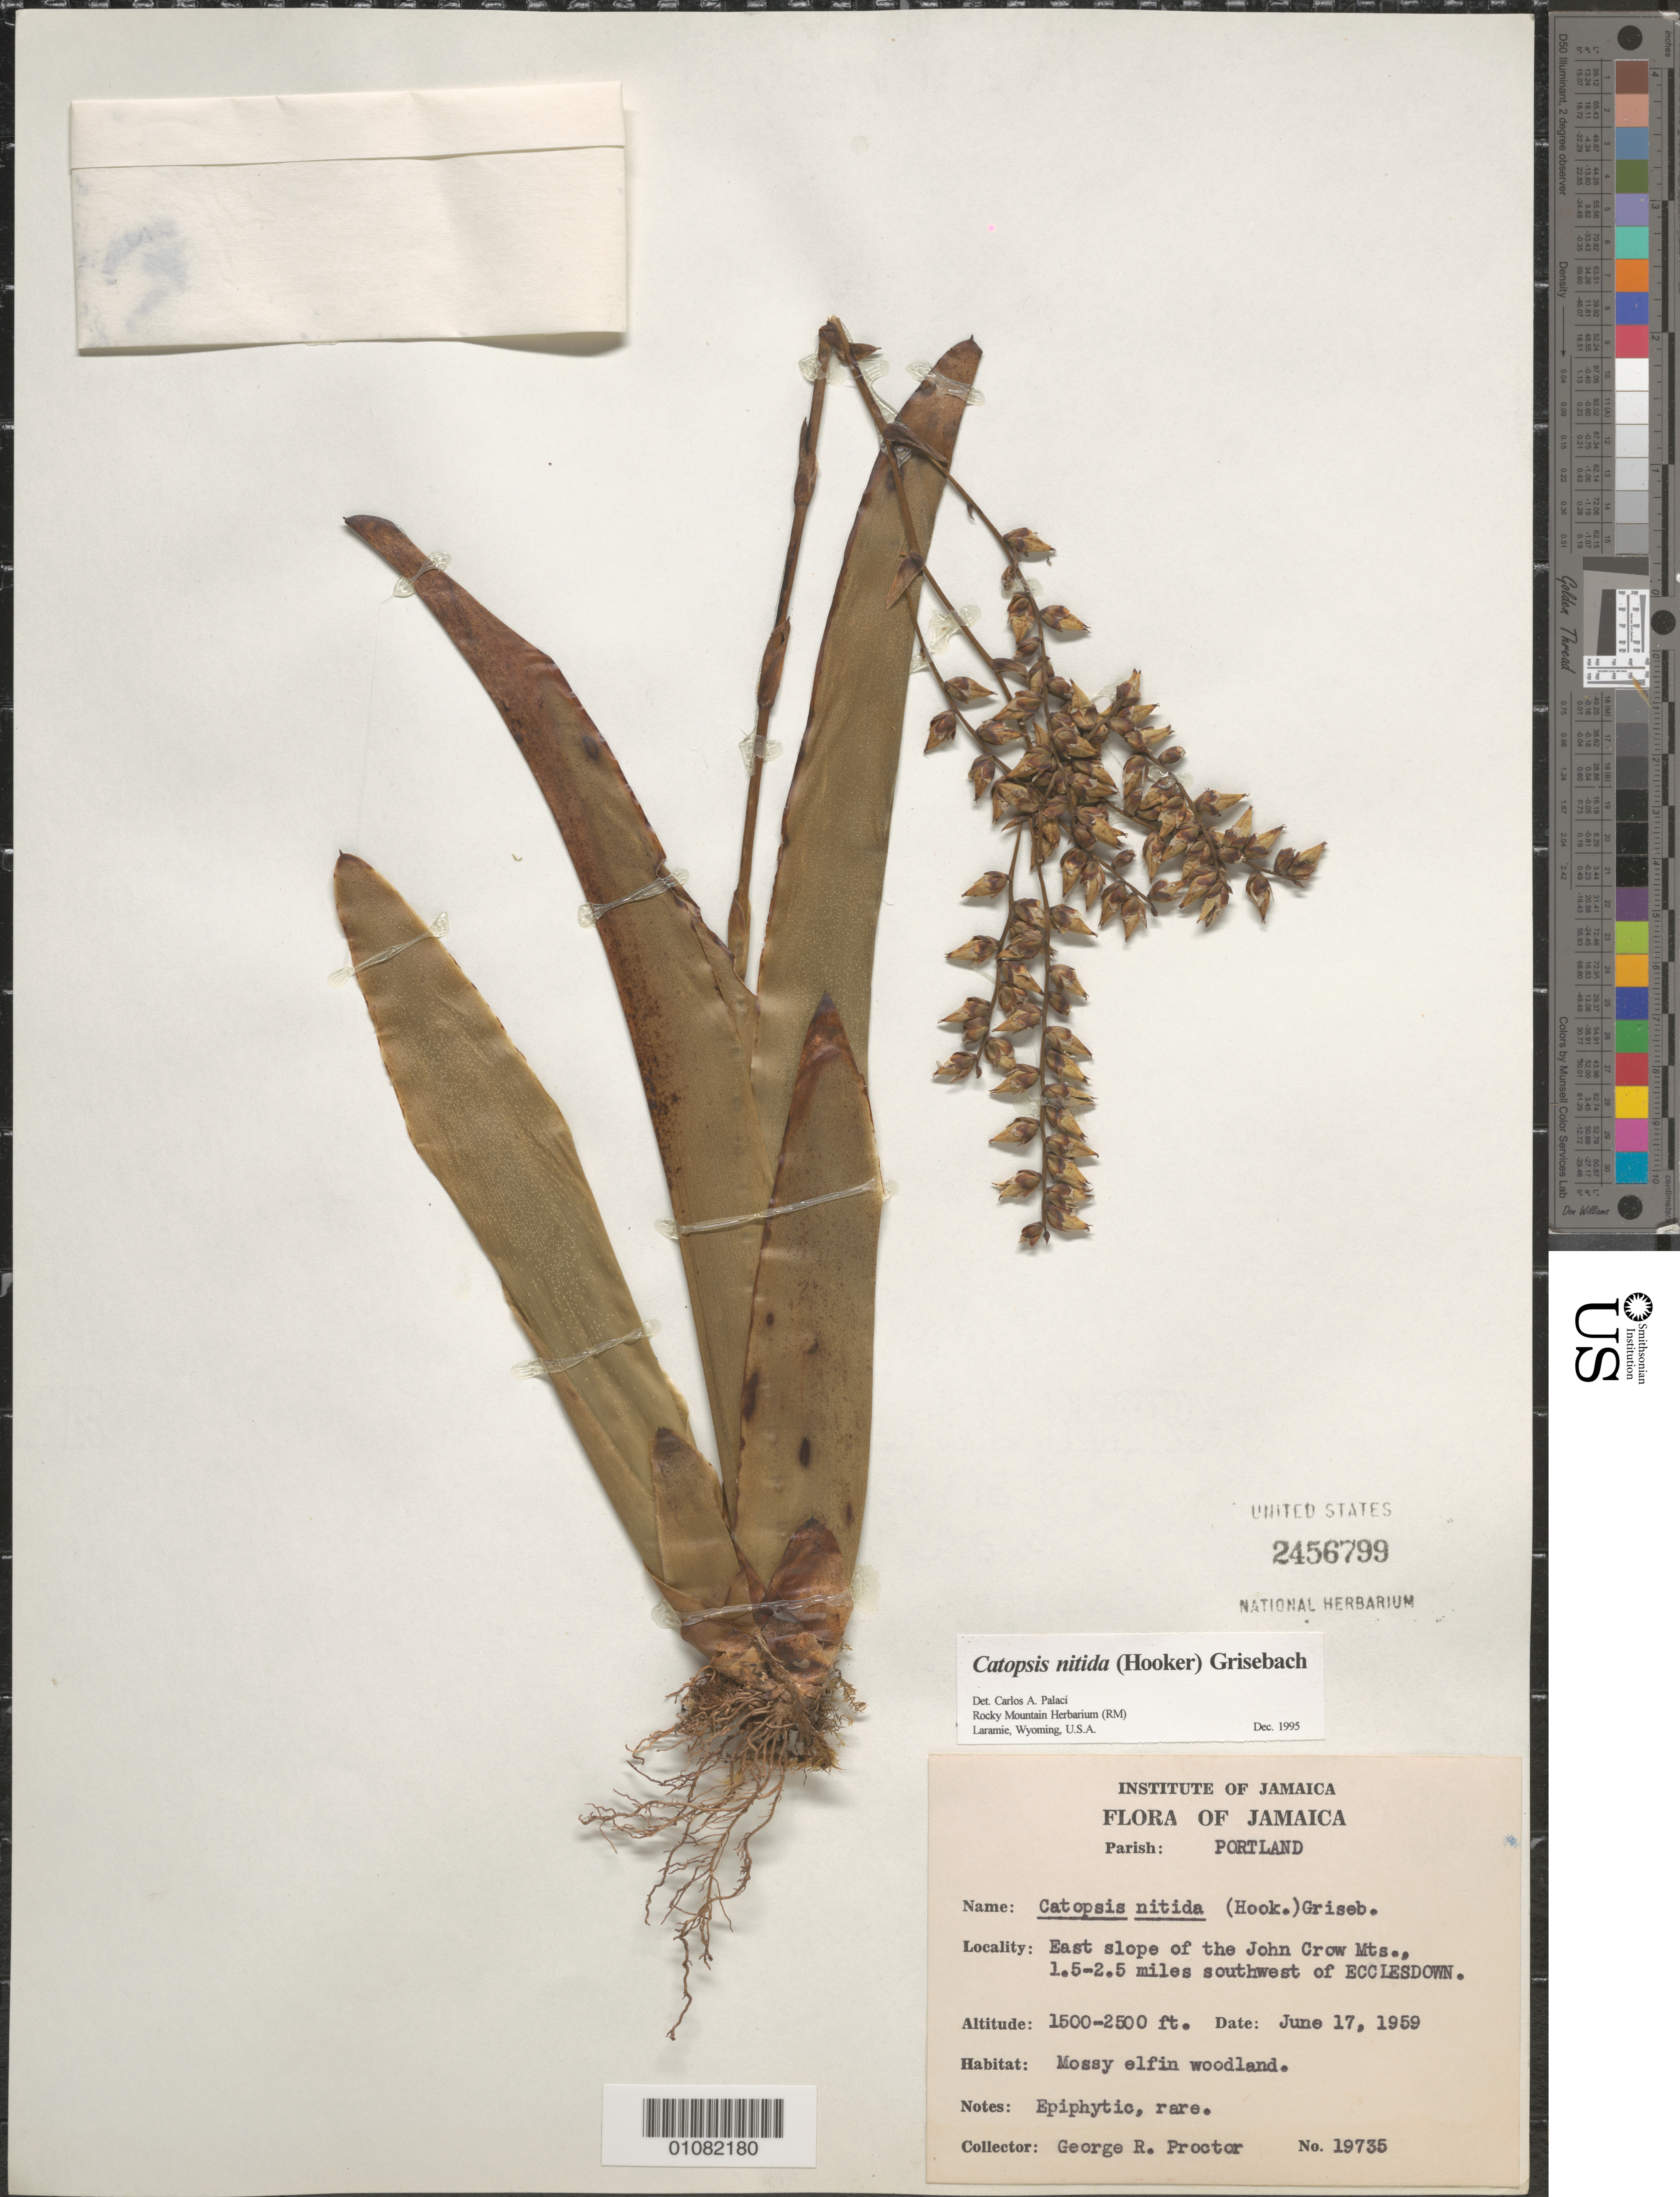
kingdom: Plantae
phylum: Tracheophyta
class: Liliopsida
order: Poales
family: Bromeliaceae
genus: Catopsis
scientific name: Catopsis nitida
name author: (Hook.) Griseb.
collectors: G. R. Proctor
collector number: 19735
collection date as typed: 17 Jun 1959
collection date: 1959-06-17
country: Jamaica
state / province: Portland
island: Jamaica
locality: E slope of the John Crow Mts., 1.5-2.5 miles SW of Ecclesdown.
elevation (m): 457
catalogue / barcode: US 2456799